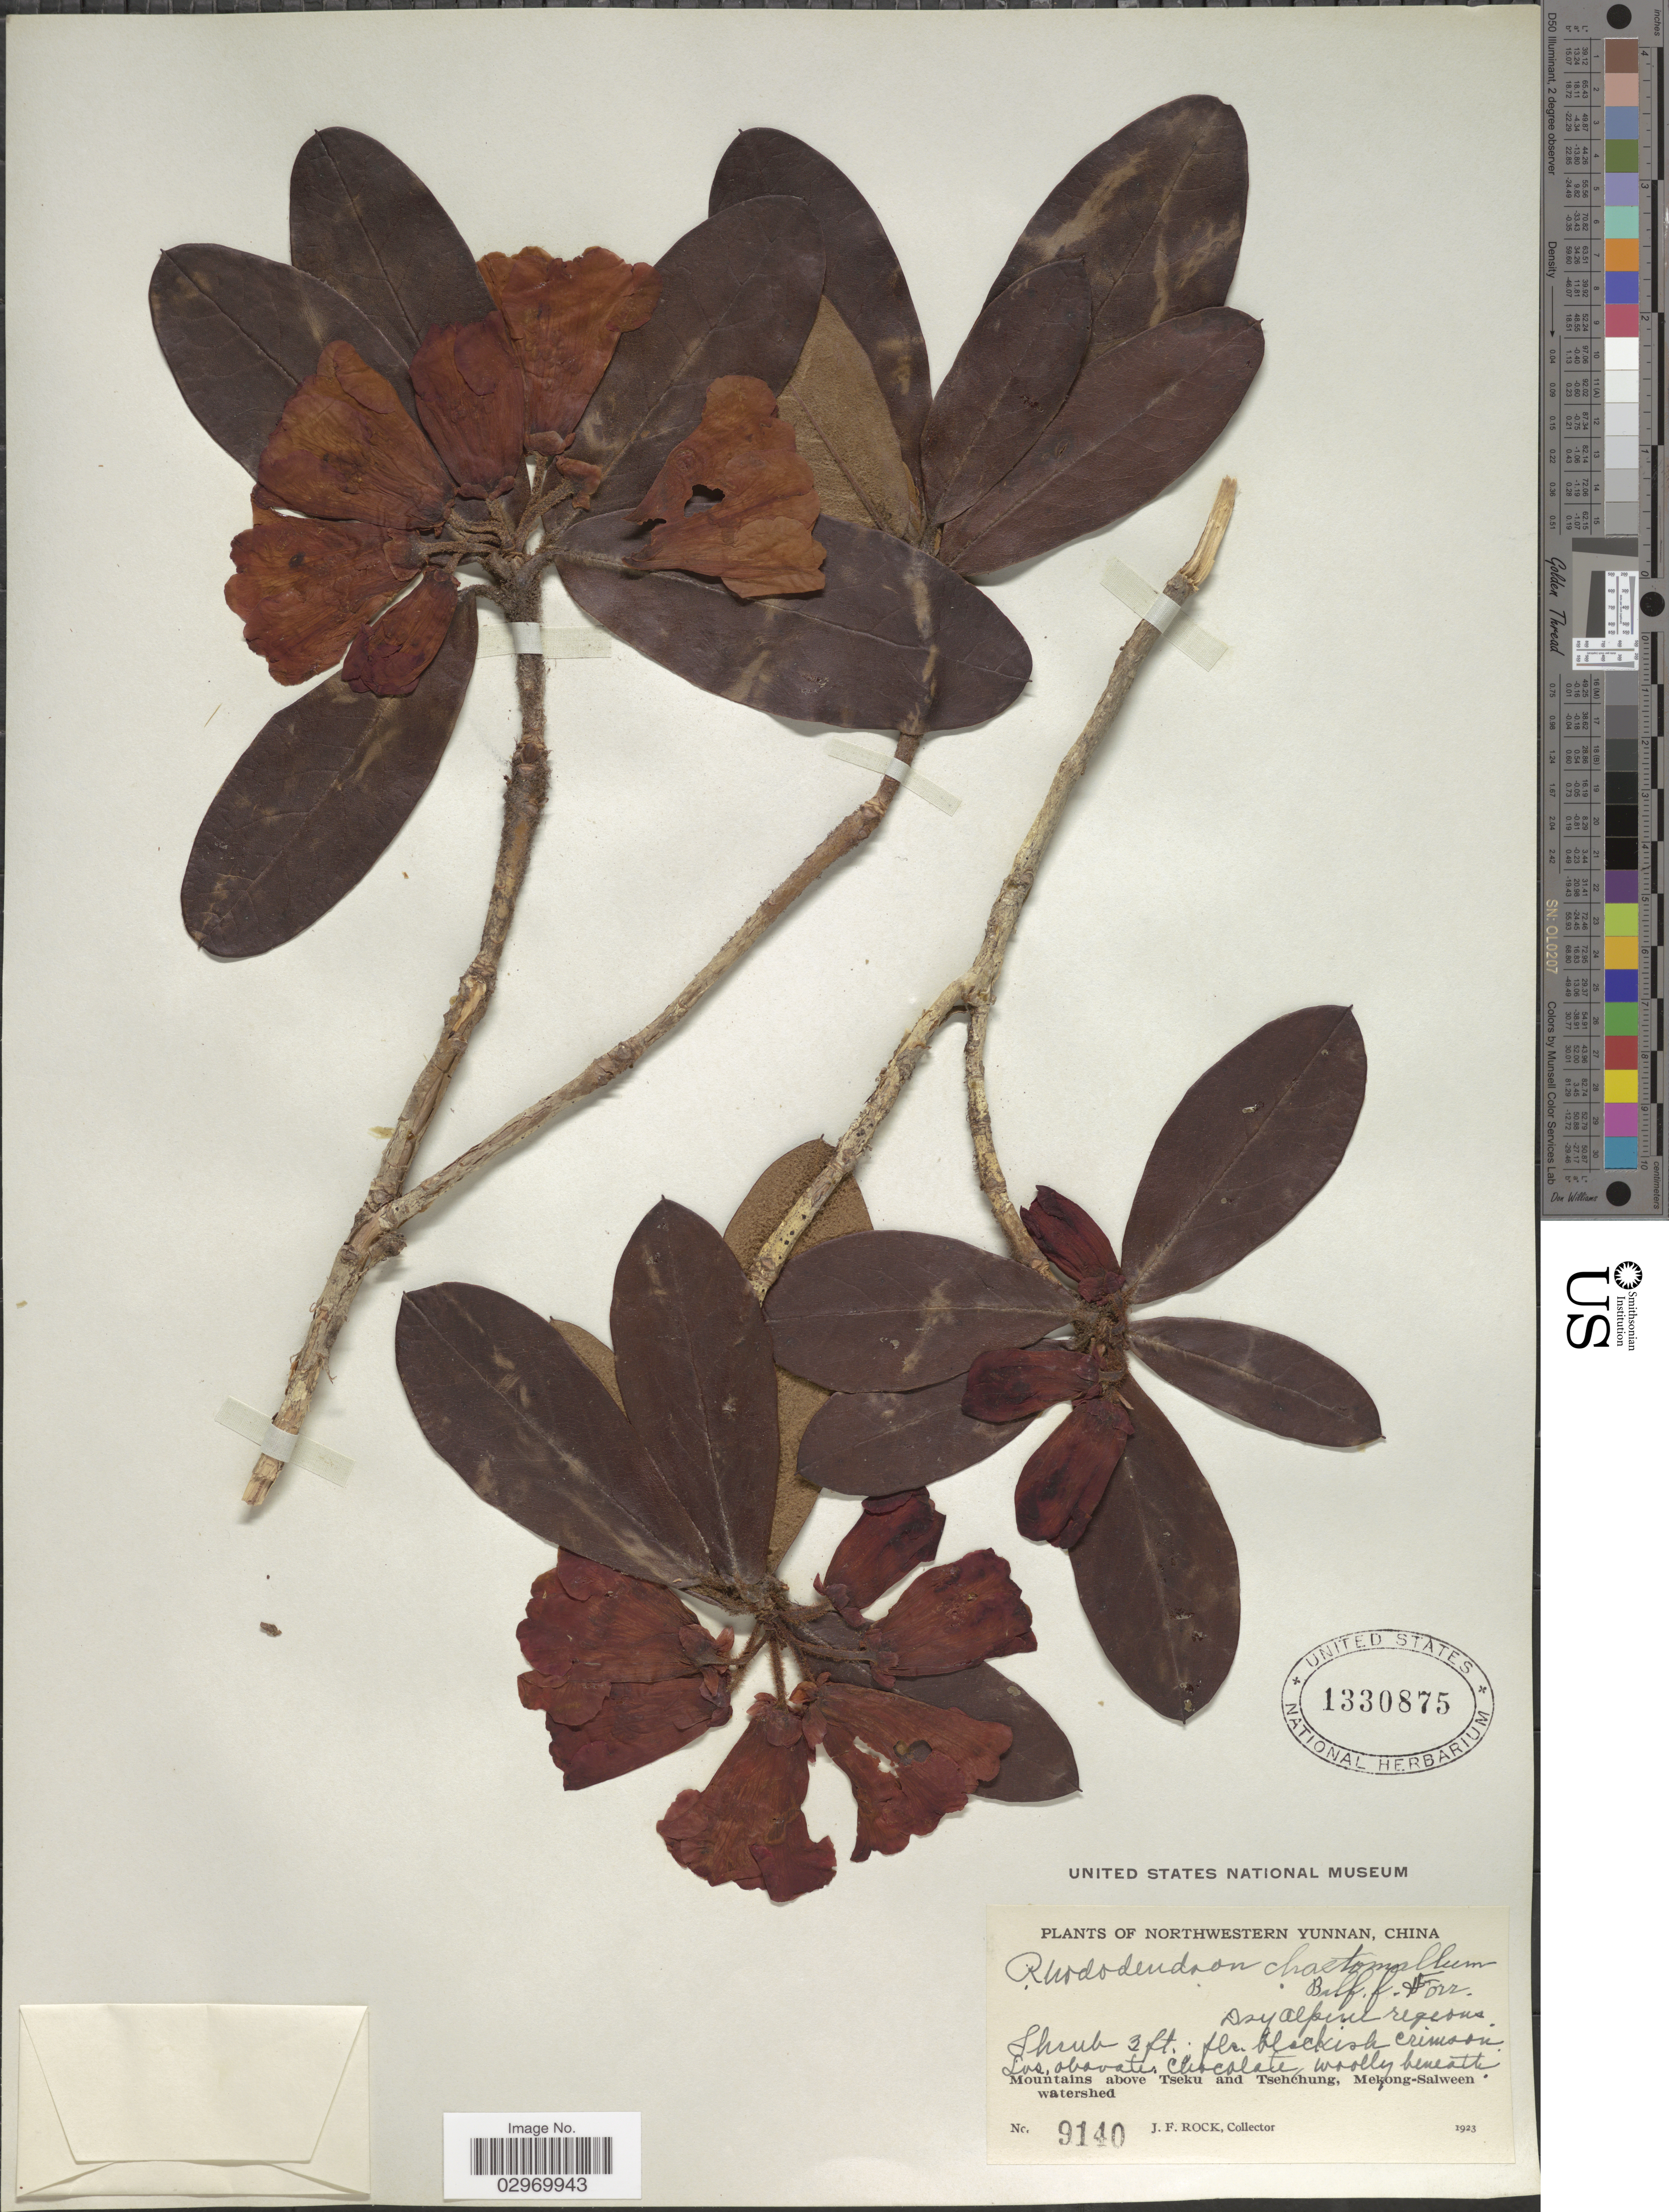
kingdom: Plantae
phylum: Tracheophyta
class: Magnoliopsida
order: Ericales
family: Ericaceae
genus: Rhododendron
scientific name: Rhododendron chaetomallum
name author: Balf. f. & Forrest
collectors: J. Rock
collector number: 9140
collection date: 1923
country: China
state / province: Yunnan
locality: Northwestern Yunnan, Mountains above Tseku and Tsehchung, Mekong-Salween watershed.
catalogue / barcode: US 1330875